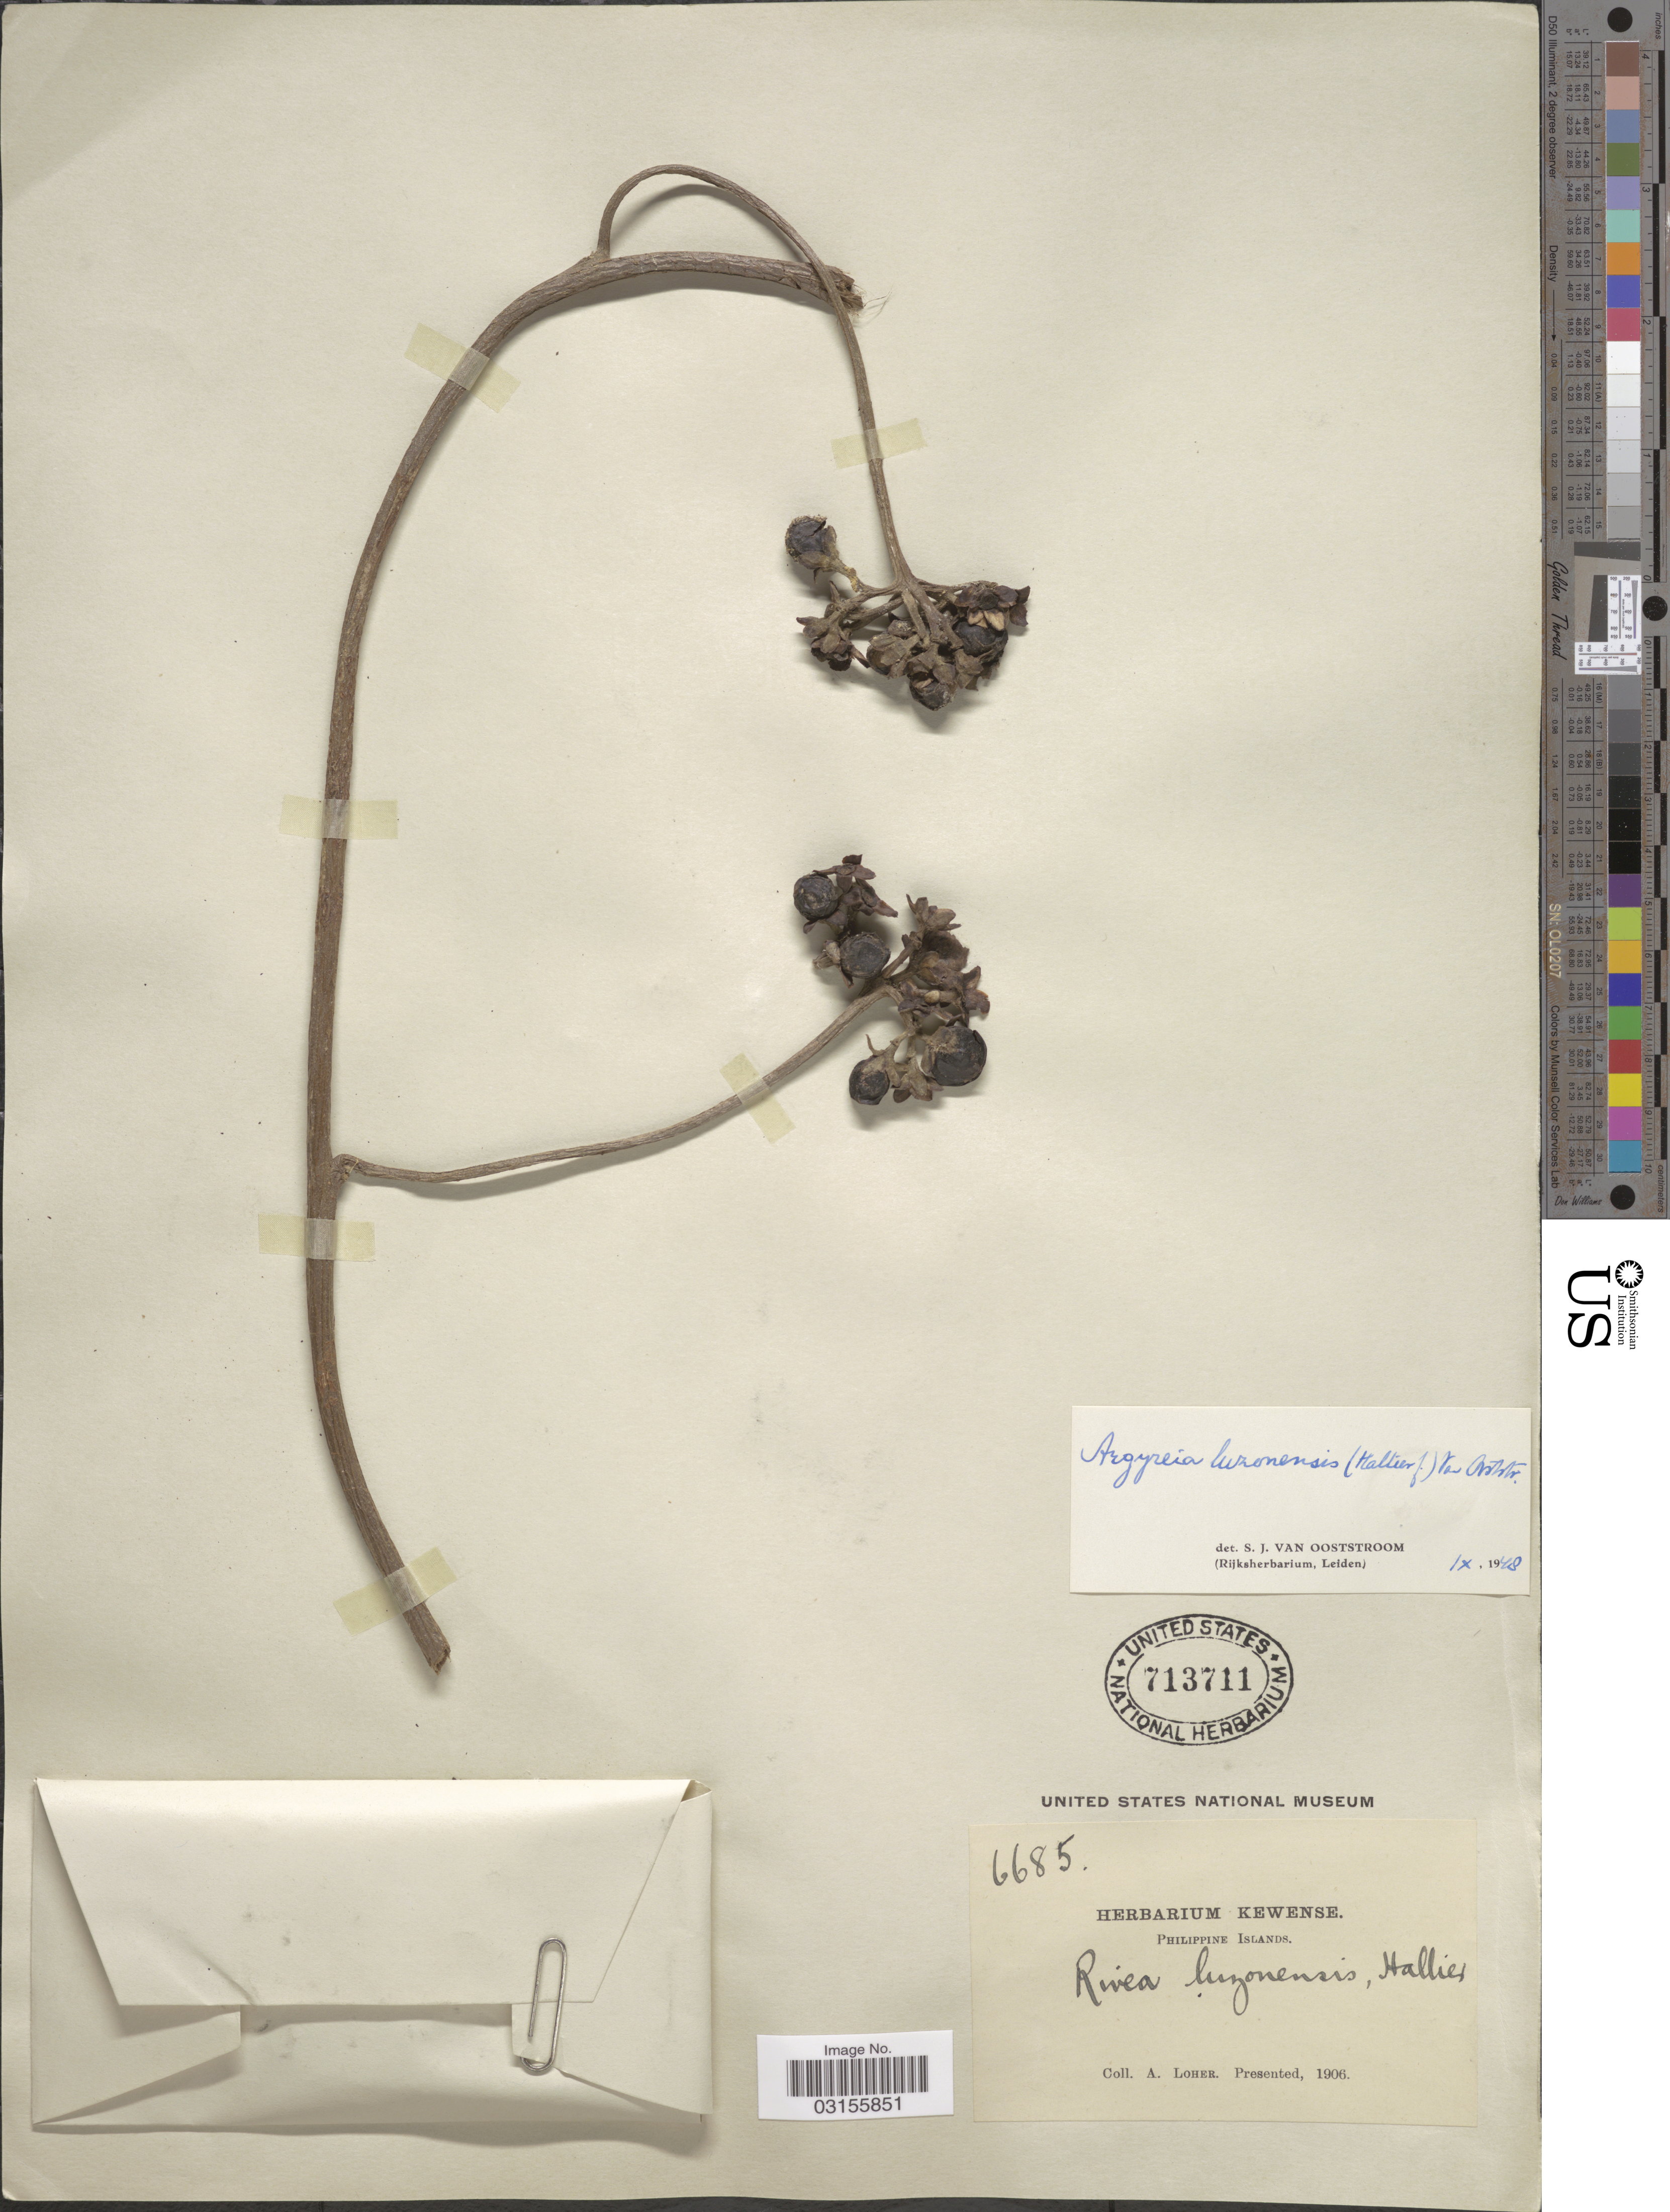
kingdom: Plantae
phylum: Tracheophyta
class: Magnoliopsida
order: Solanales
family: Convolvulaceae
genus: Argyreia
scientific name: Argyreia luzonensis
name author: (Hallier f.) Ooststr.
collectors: A. Loher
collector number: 6685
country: Philippines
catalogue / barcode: US 713711